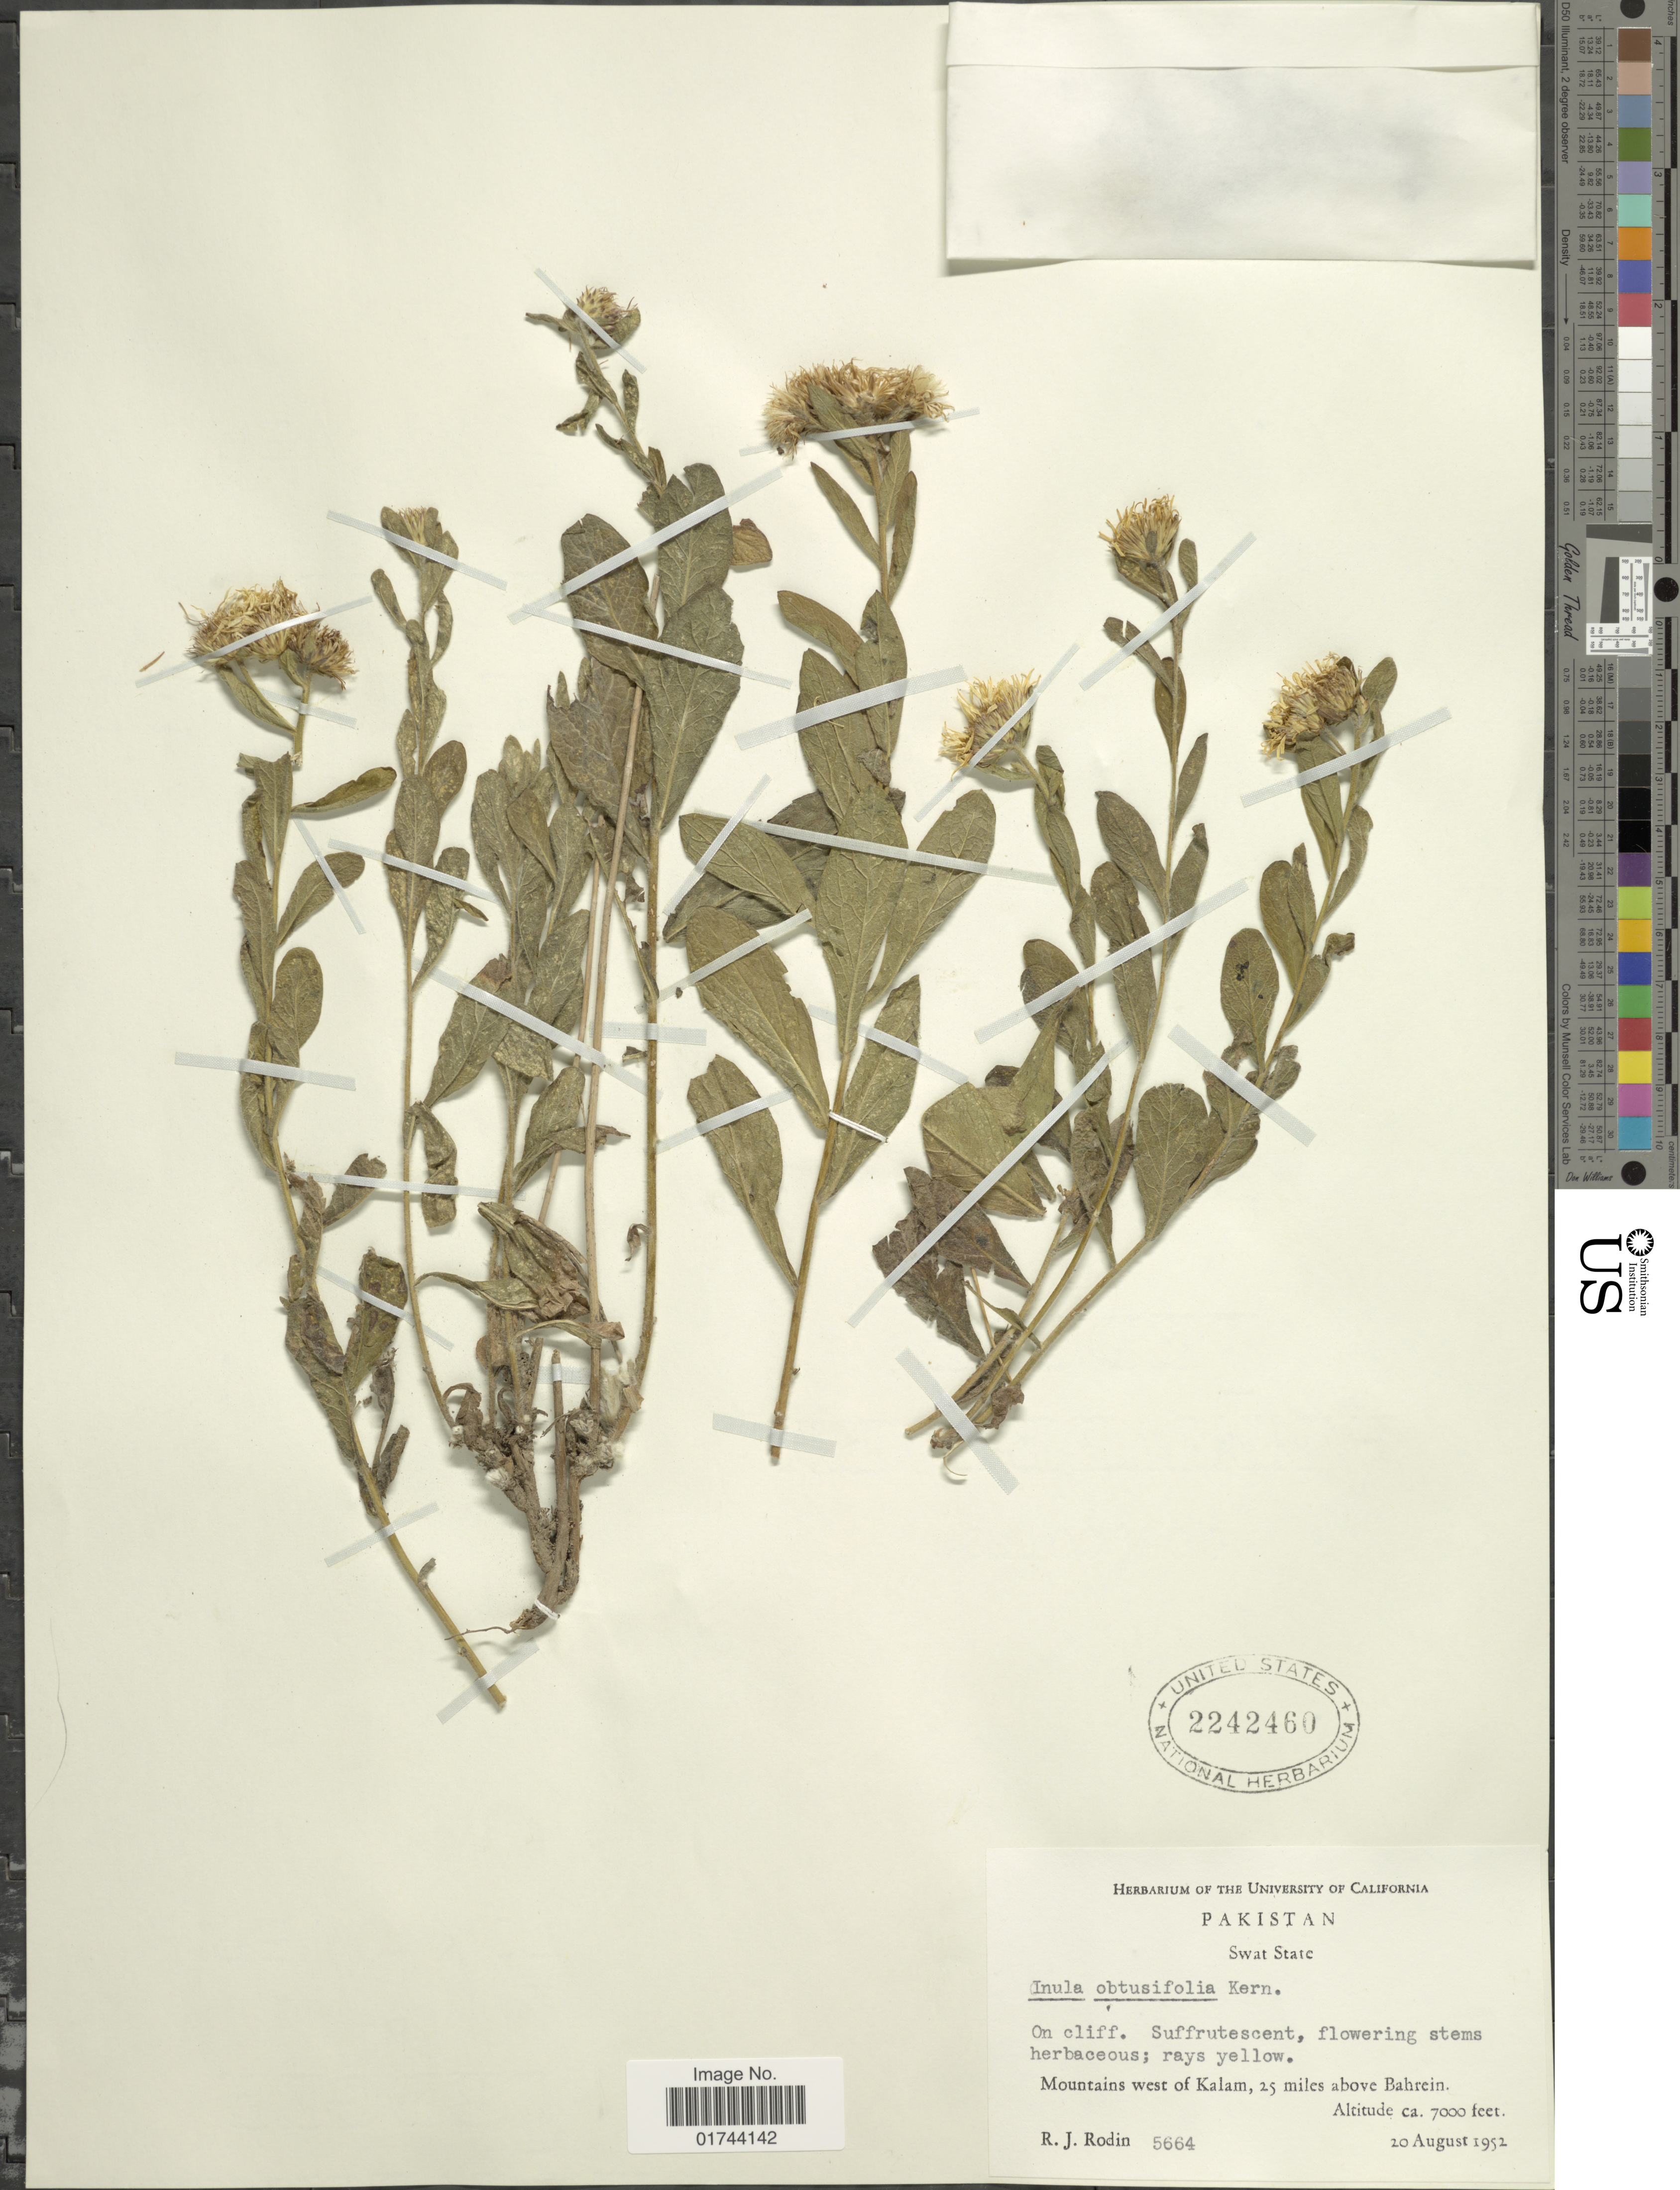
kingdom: Plantae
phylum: Tracheophyta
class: Magnoliopsida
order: Asterales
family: Asteraceae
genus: Inula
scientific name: Inula obtusifolia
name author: A. Kern.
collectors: R. J. Rodin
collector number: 5664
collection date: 1952-08-20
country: Pakistan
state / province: Khyber Pakhtunkhwa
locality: Swat State, Mountains west of Kalam, 25 miles above Bahrein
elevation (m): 2134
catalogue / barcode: US 2242460